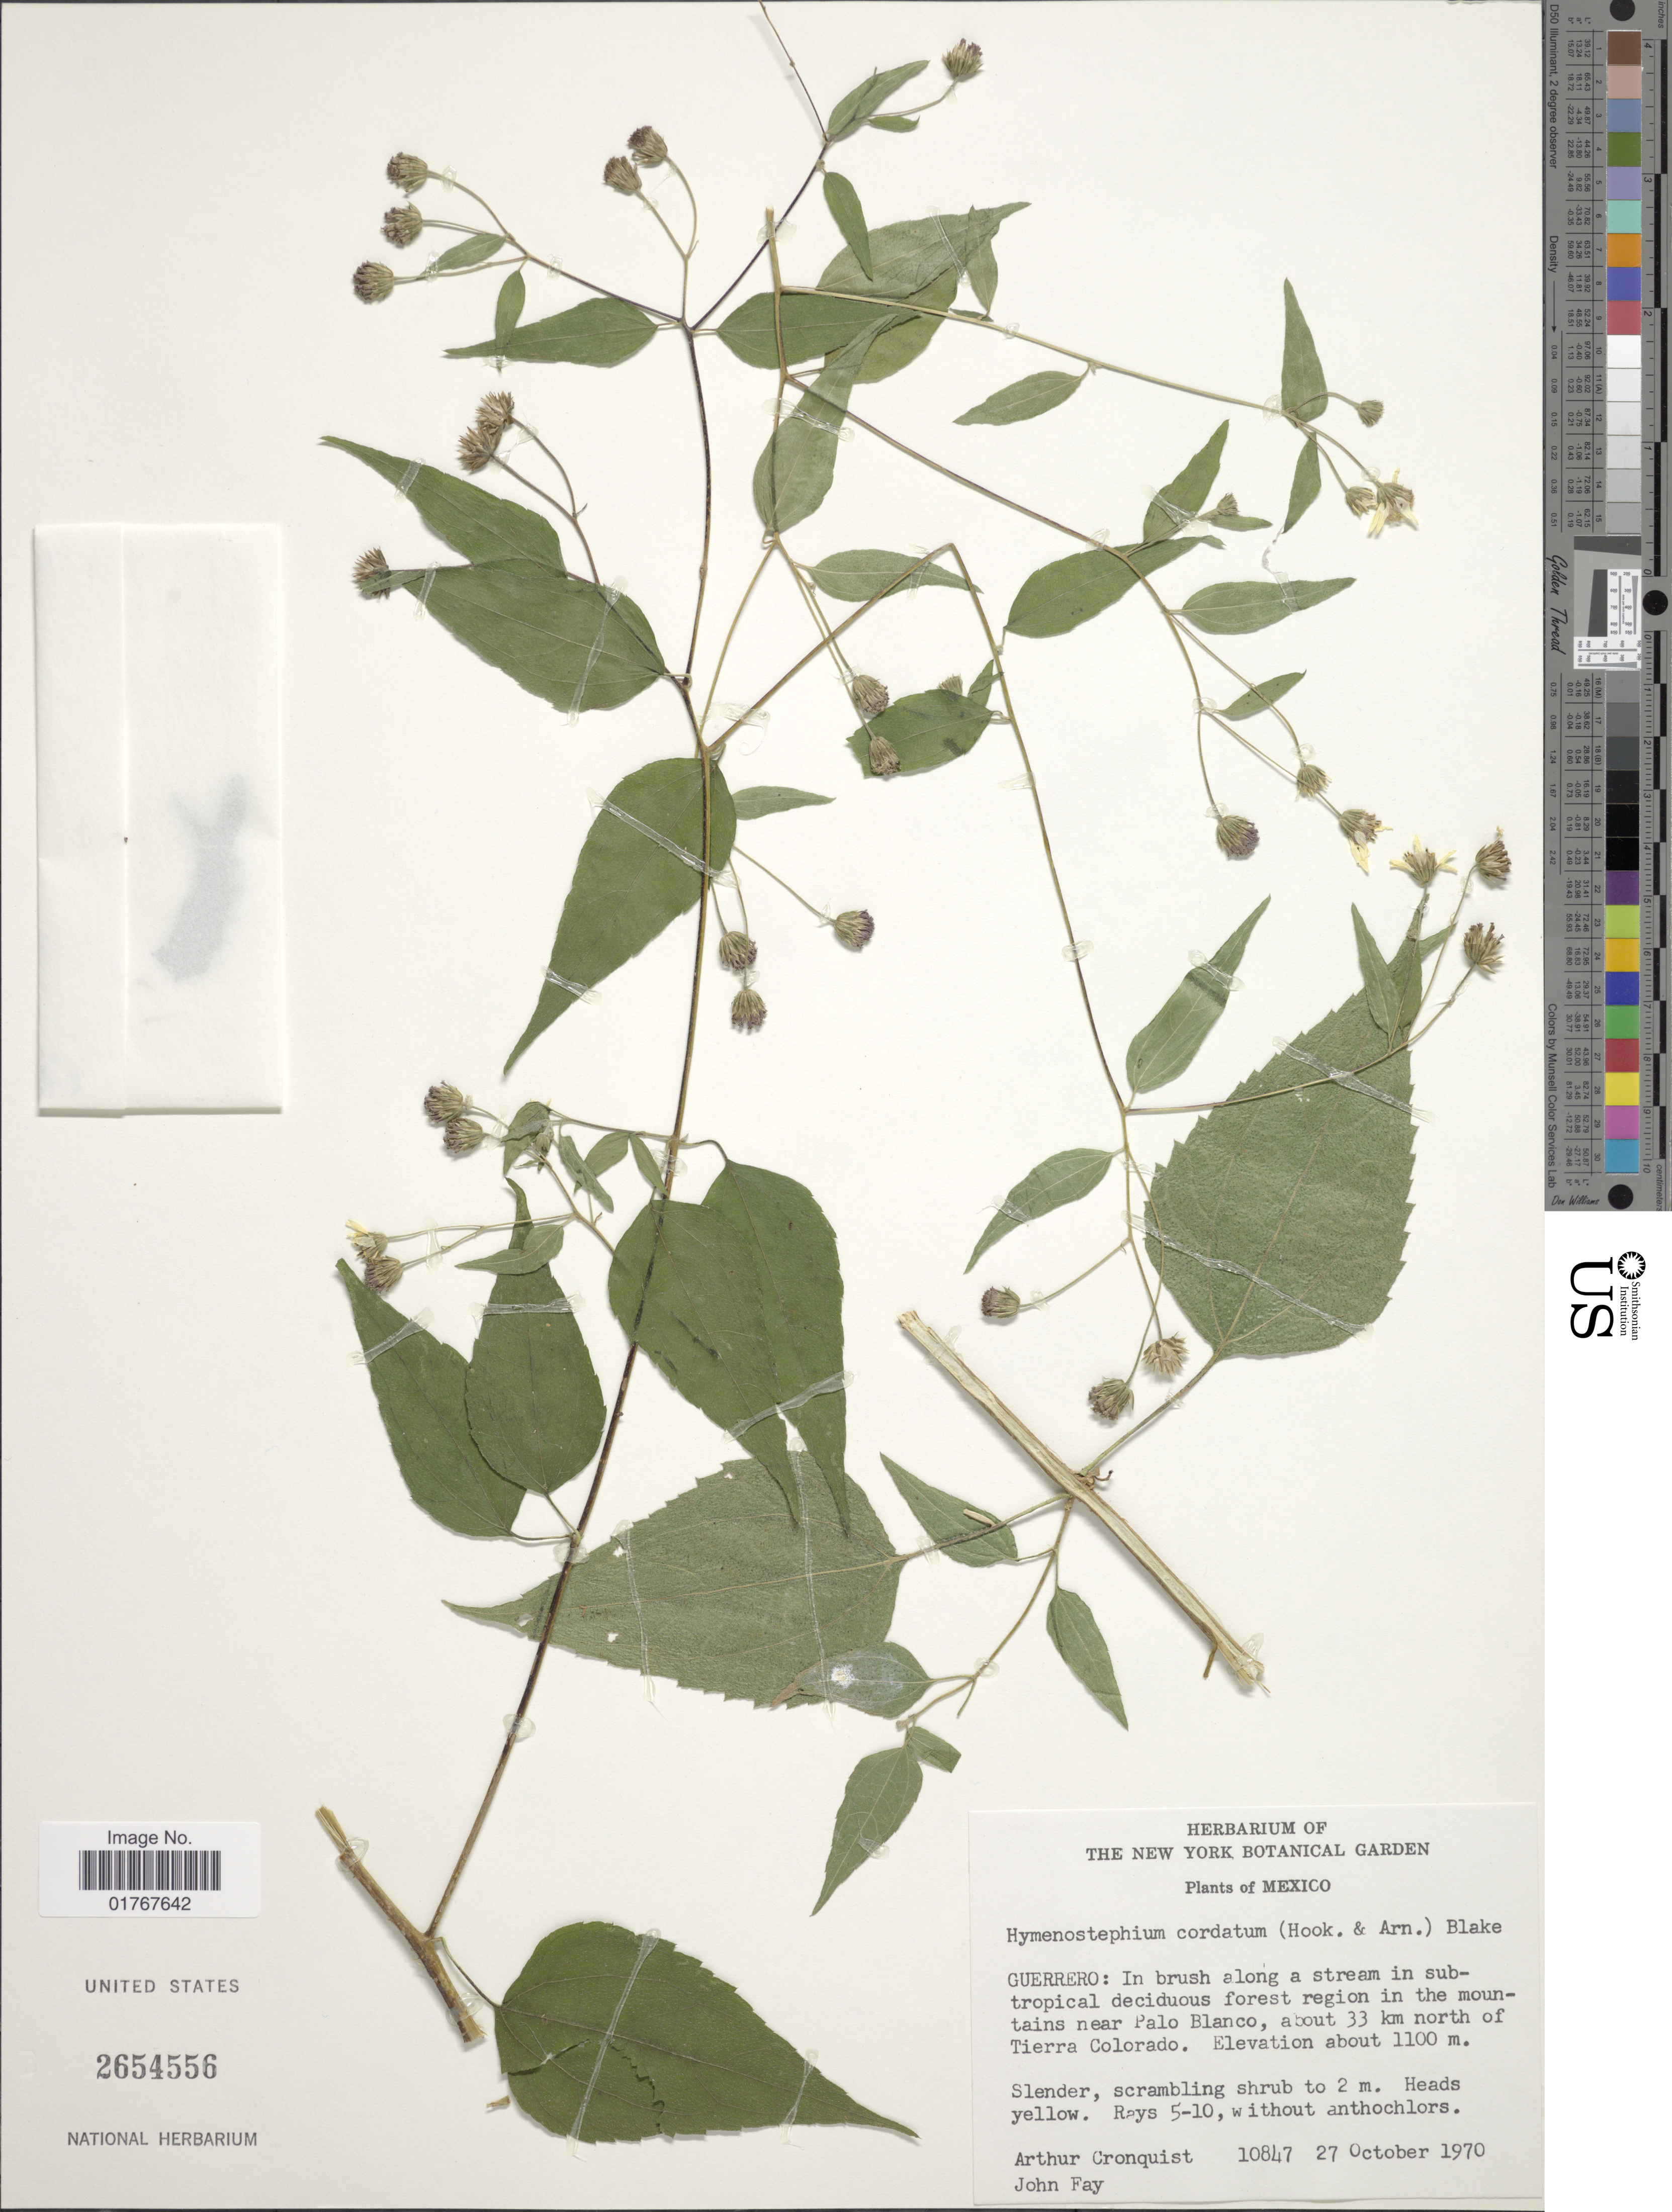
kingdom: Plantae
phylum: Tracheophyta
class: Magnoliopsida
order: Asterales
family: Asteraceae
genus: Viguiera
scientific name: Viguiera cordata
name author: (Hook. & Arn.) D'Arcy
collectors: A. J. Cronquist & J. M. Fay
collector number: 10847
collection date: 1970-10-27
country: Mexico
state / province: Guerrero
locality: In brush along a stream subtropical deciduous forest region in the mountains near Palo Blanco, about 33 km north of Tierra Colorado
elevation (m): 1100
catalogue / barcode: US 2654556